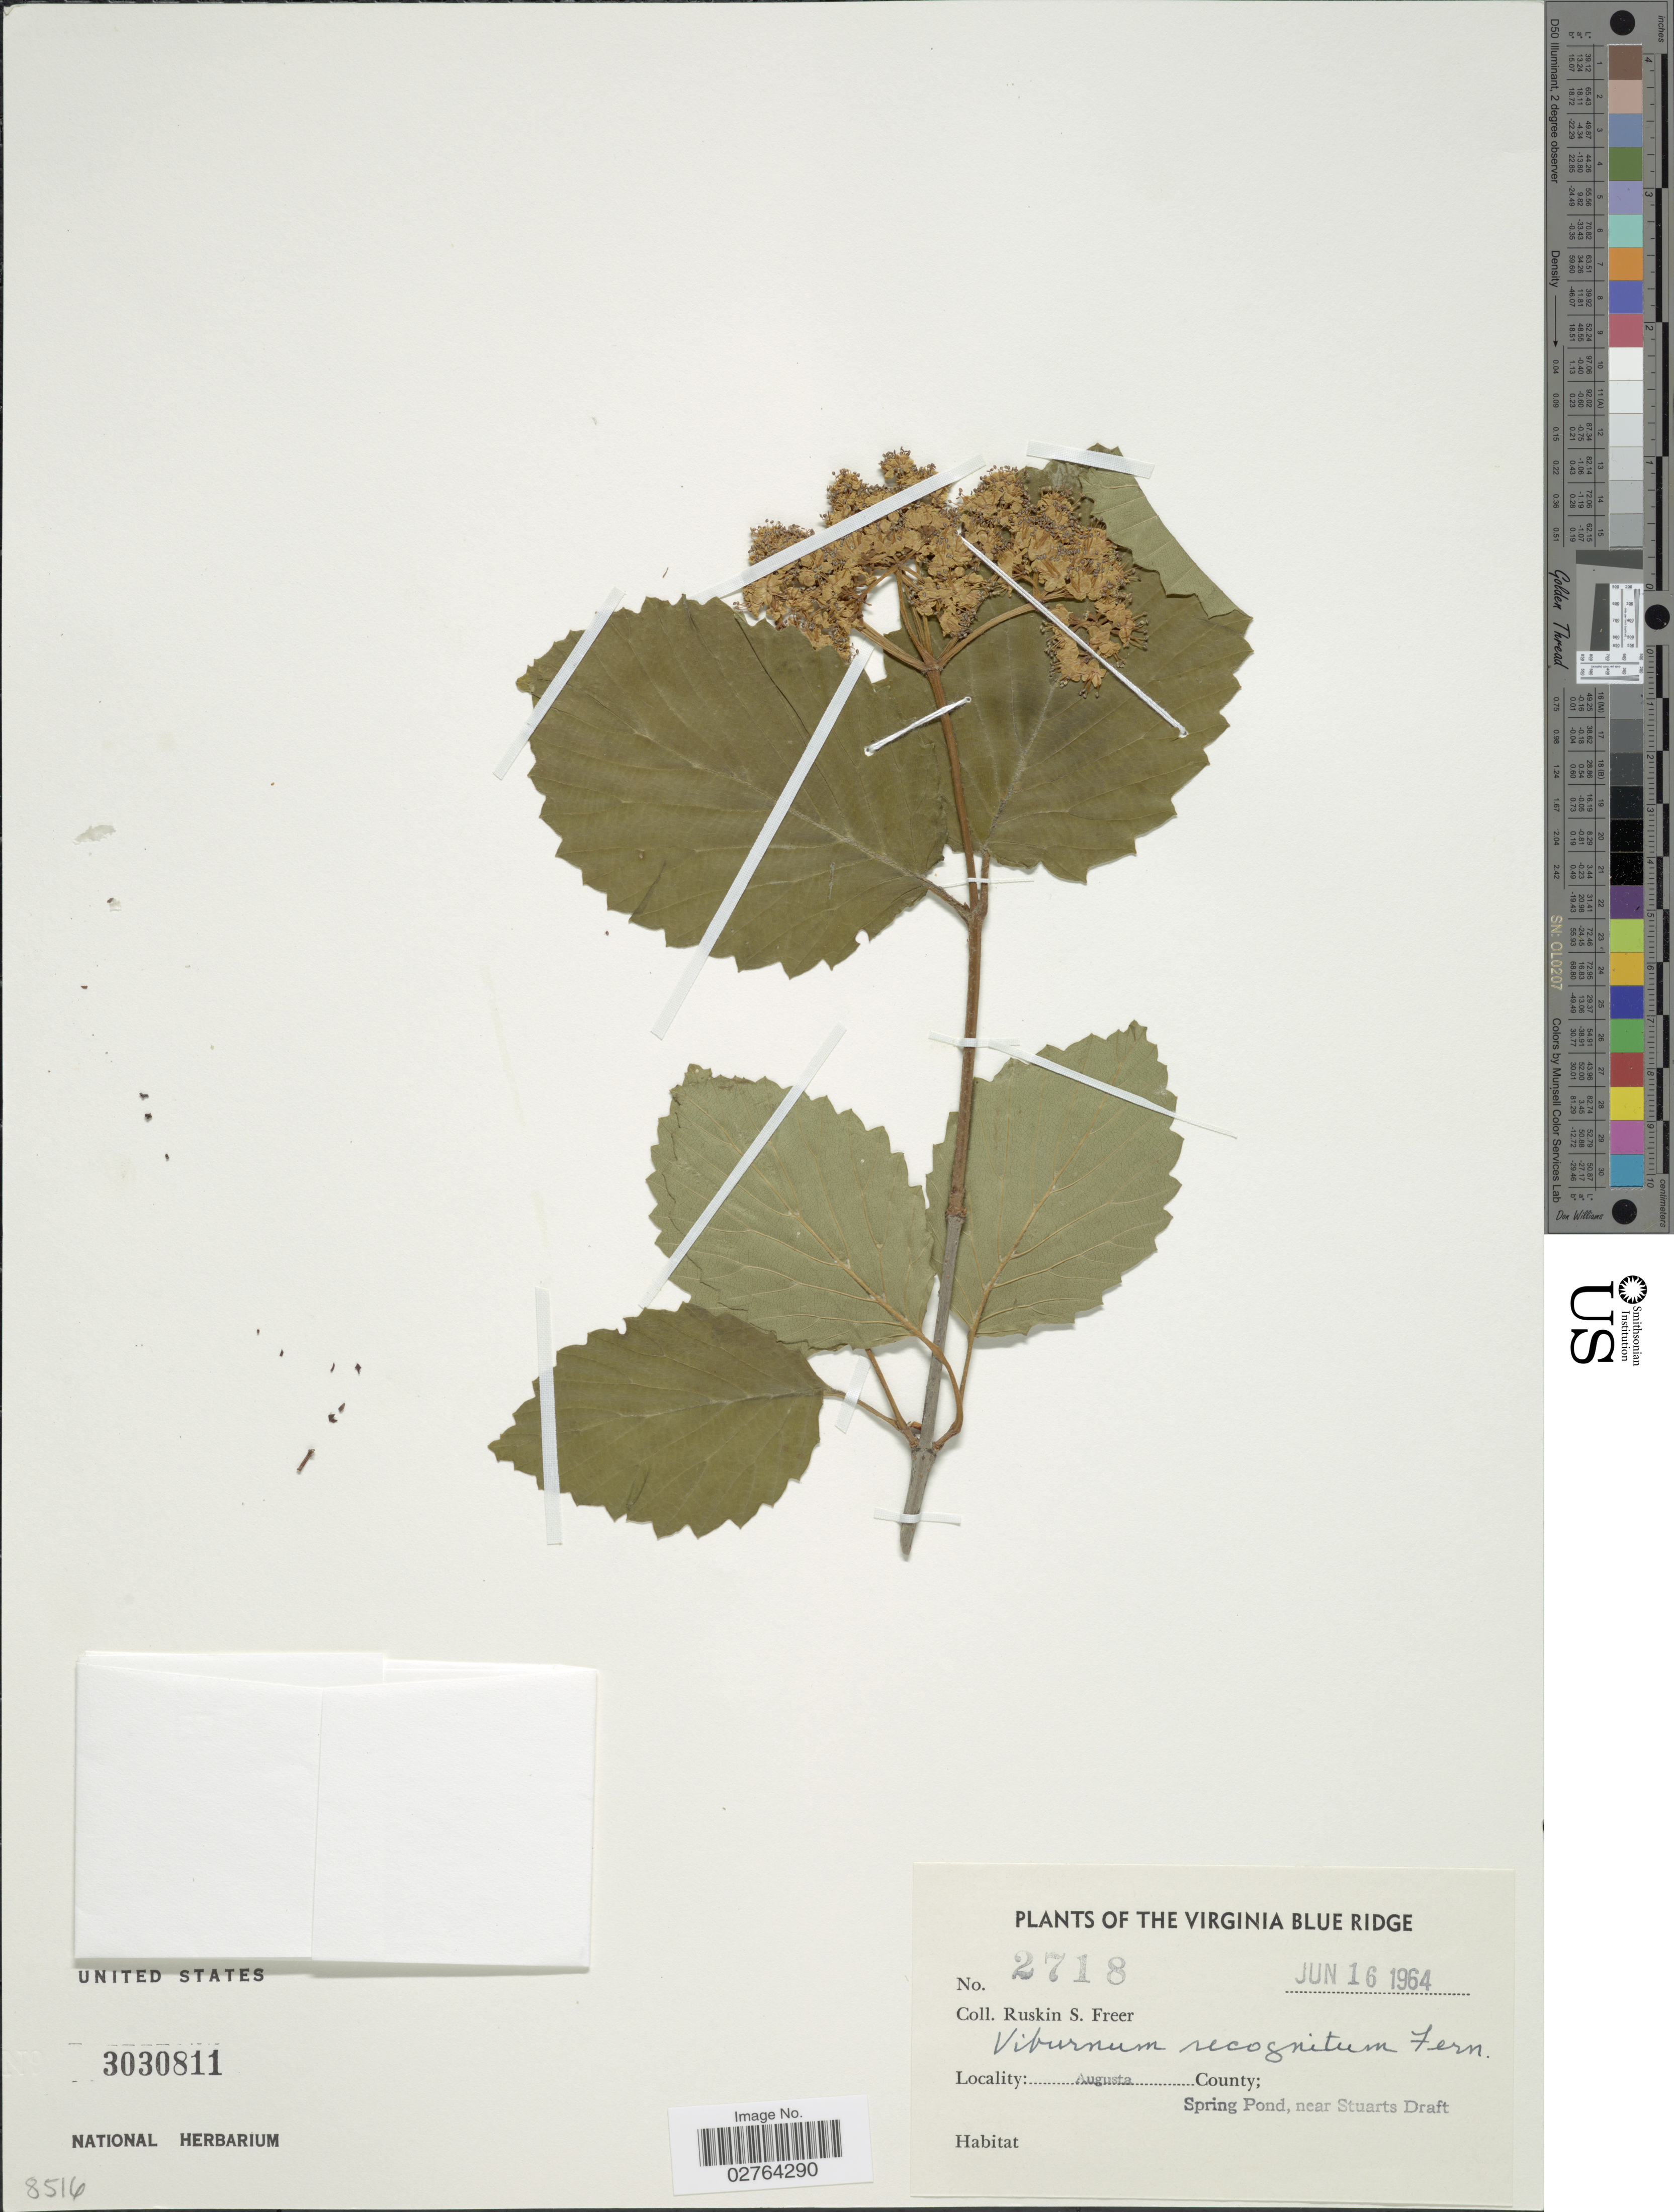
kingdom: Plantae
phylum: Tracheophyta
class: Magnoliopsida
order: Dipsacales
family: Viburnaceae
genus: Viburnum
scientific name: Viburnum recognitum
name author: Fernald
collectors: R. Freer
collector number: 2718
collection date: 1964-06-16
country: United States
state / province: Virginia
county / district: Augusta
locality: Virginia Blue Ridge. Augusta County; Spring Pond, near Stuarts Draft.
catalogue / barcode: US 3030811